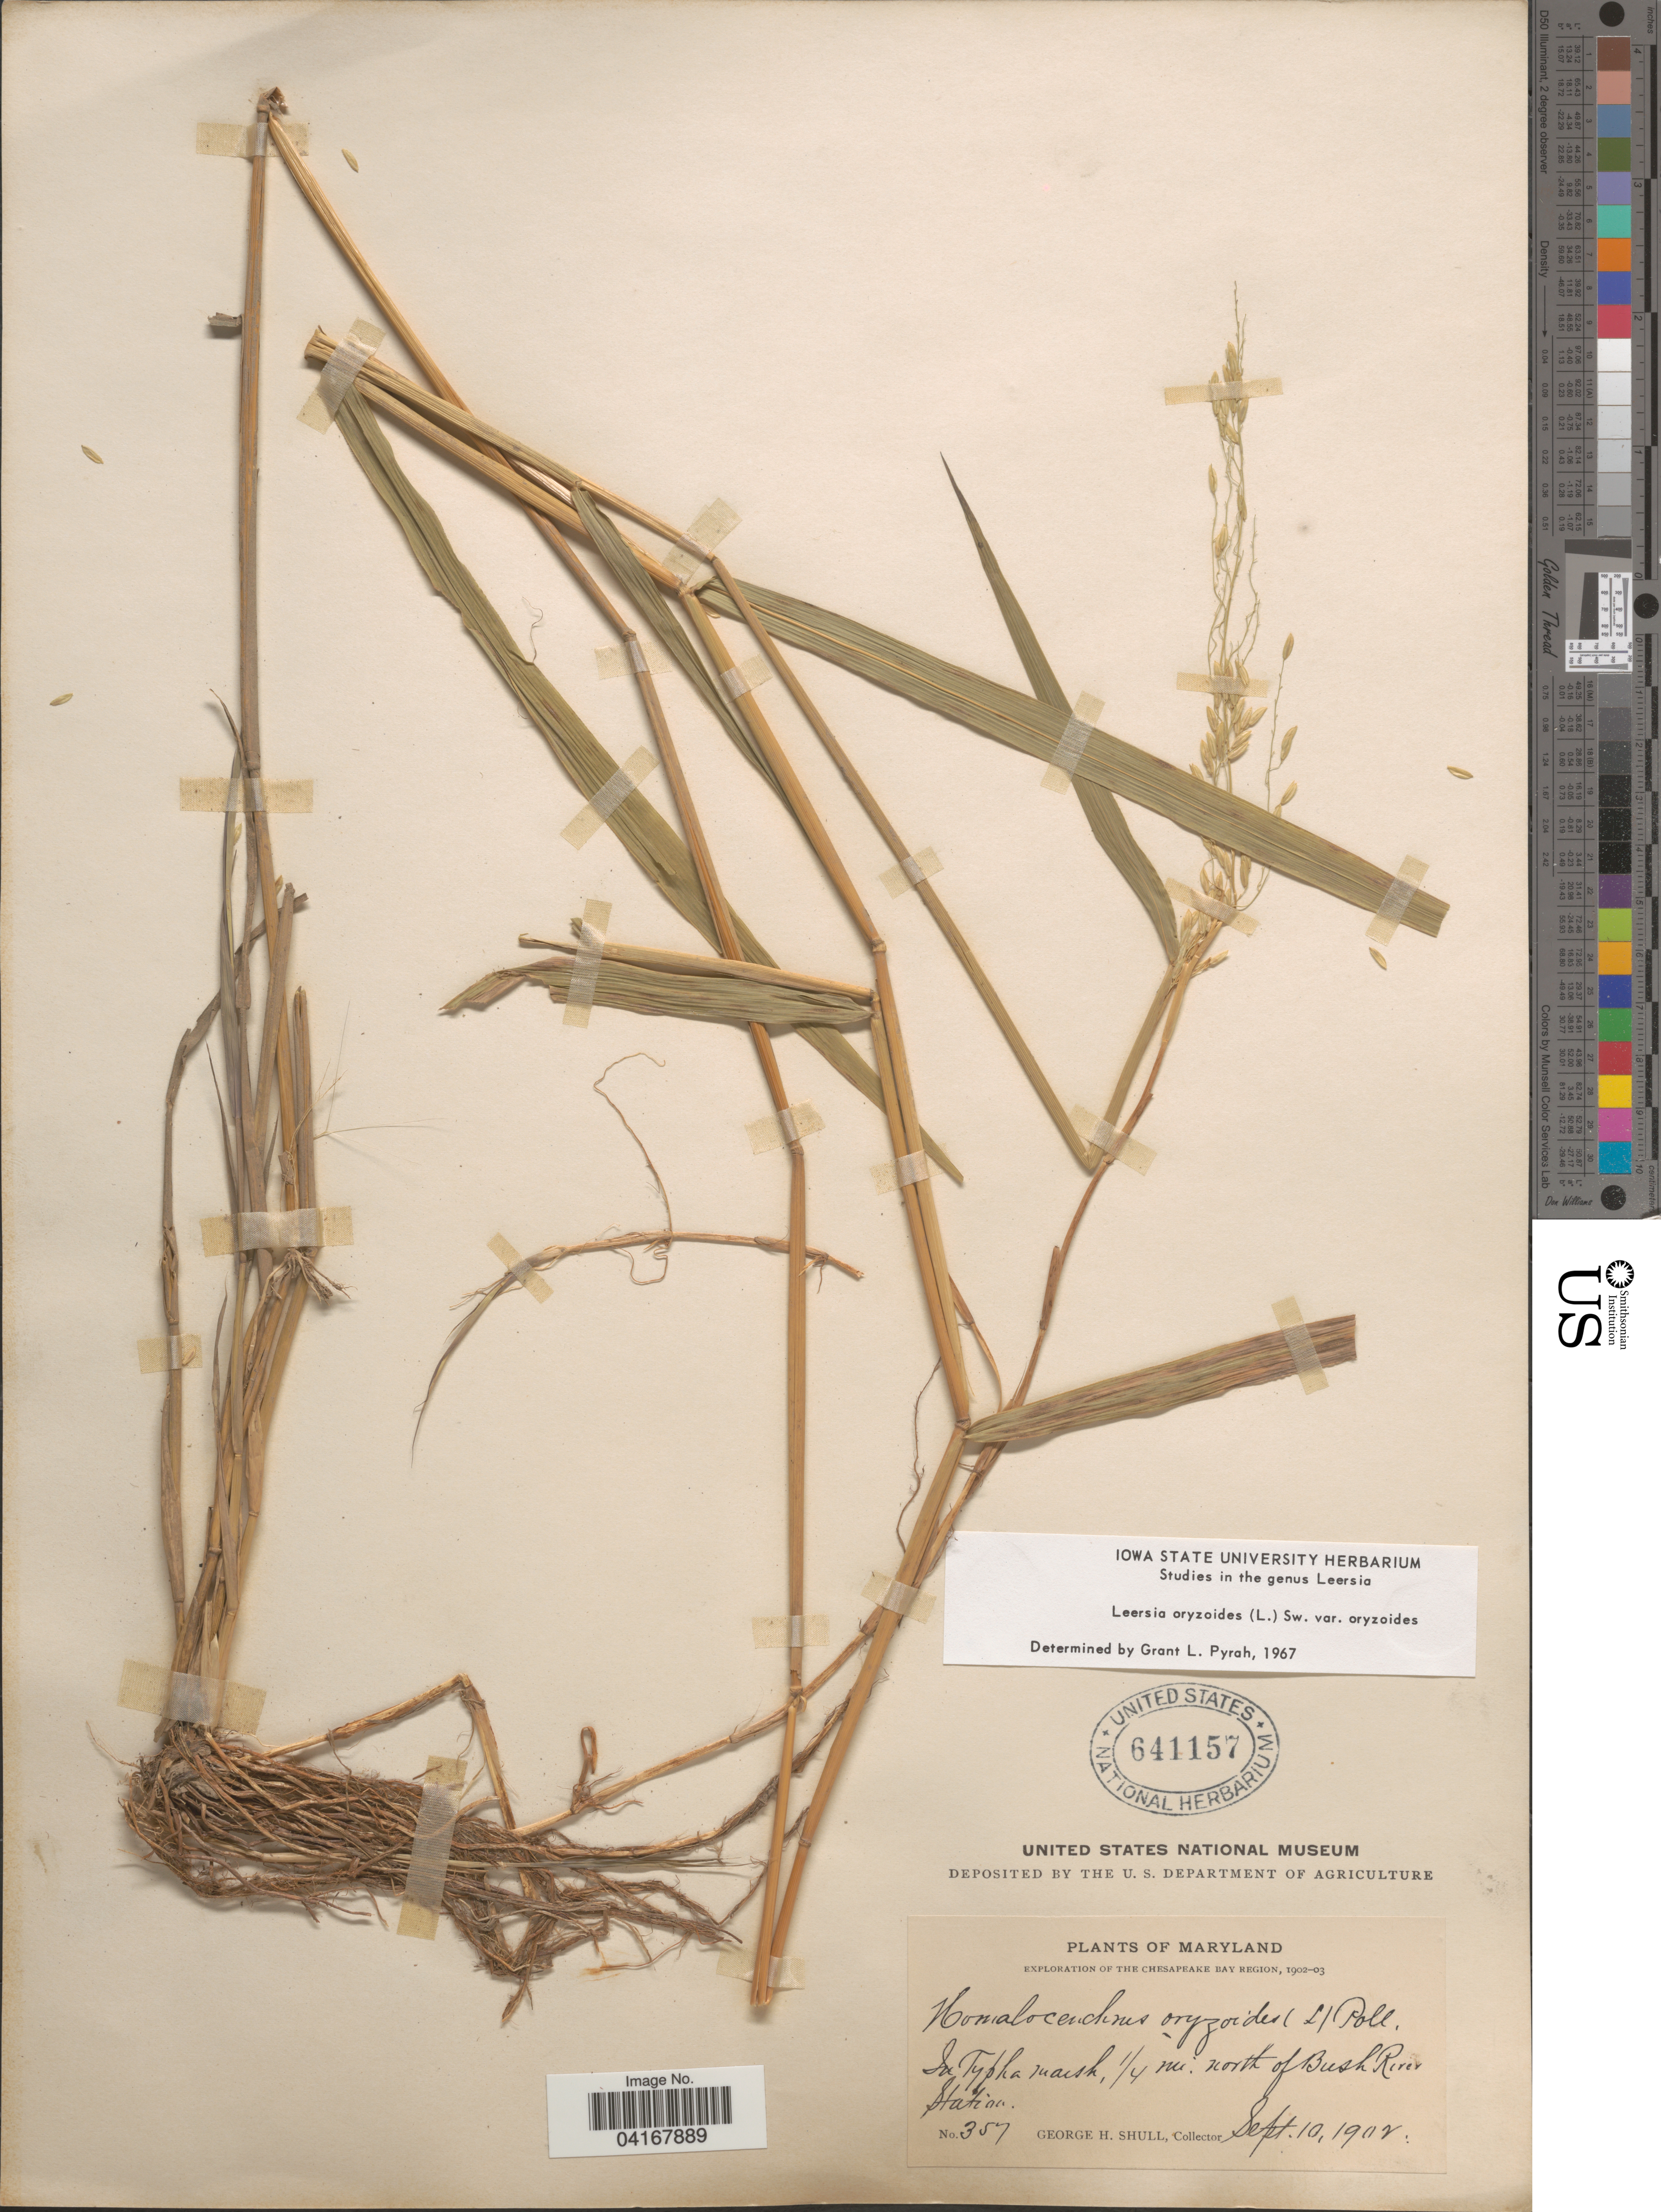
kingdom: Plantae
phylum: Tracheophyta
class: Liliopsida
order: Poales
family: Poaceae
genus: Leersia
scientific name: Leersia oryzoides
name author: (L.) Sw.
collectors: G. H. Shull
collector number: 357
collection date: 1902-09-10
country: United States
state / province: Maryland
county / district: Harford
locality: Exploration of the Chesapeake Bay Region, 1902-03. ¼ mi. north of Bush River Station.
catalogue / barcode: US 641157